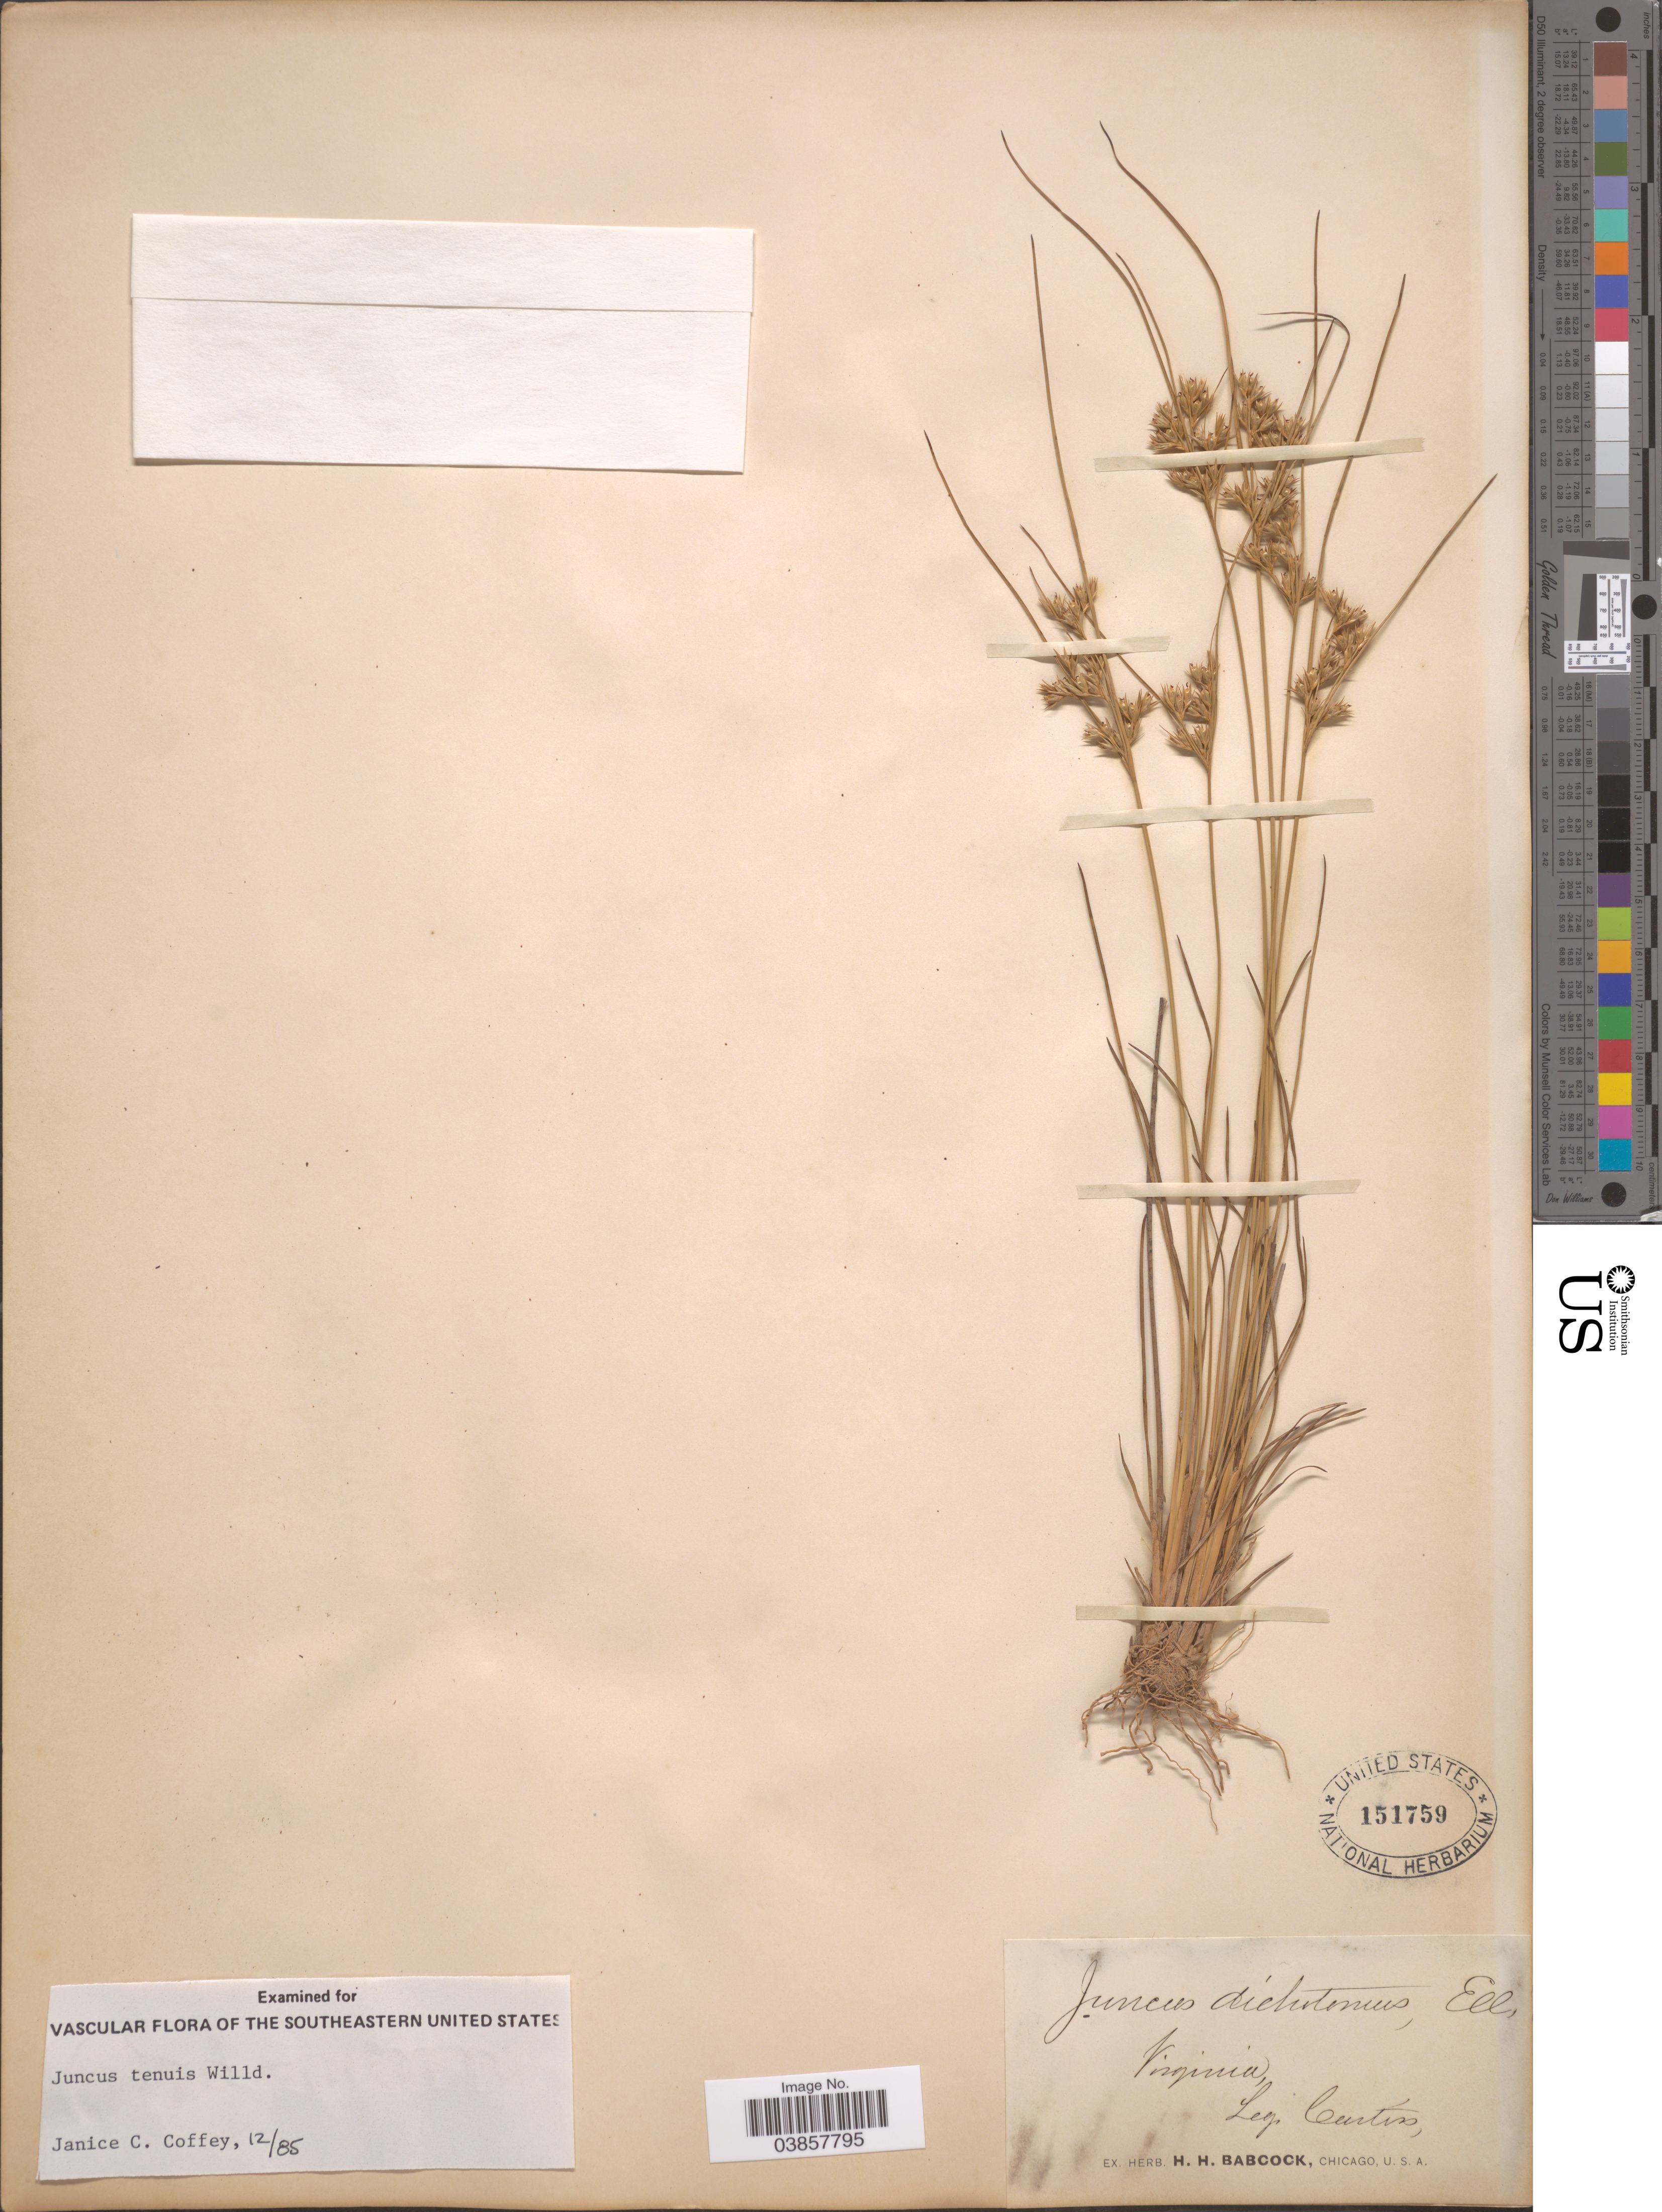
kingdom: Plantae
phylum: Tracheophyta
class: Liliopsida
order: Poales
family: Juncaceae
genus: Juncus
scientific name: Juncus tenuis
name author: Willd.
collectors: -. Curtiss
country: United States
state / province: Virginia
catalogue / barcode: US 151759